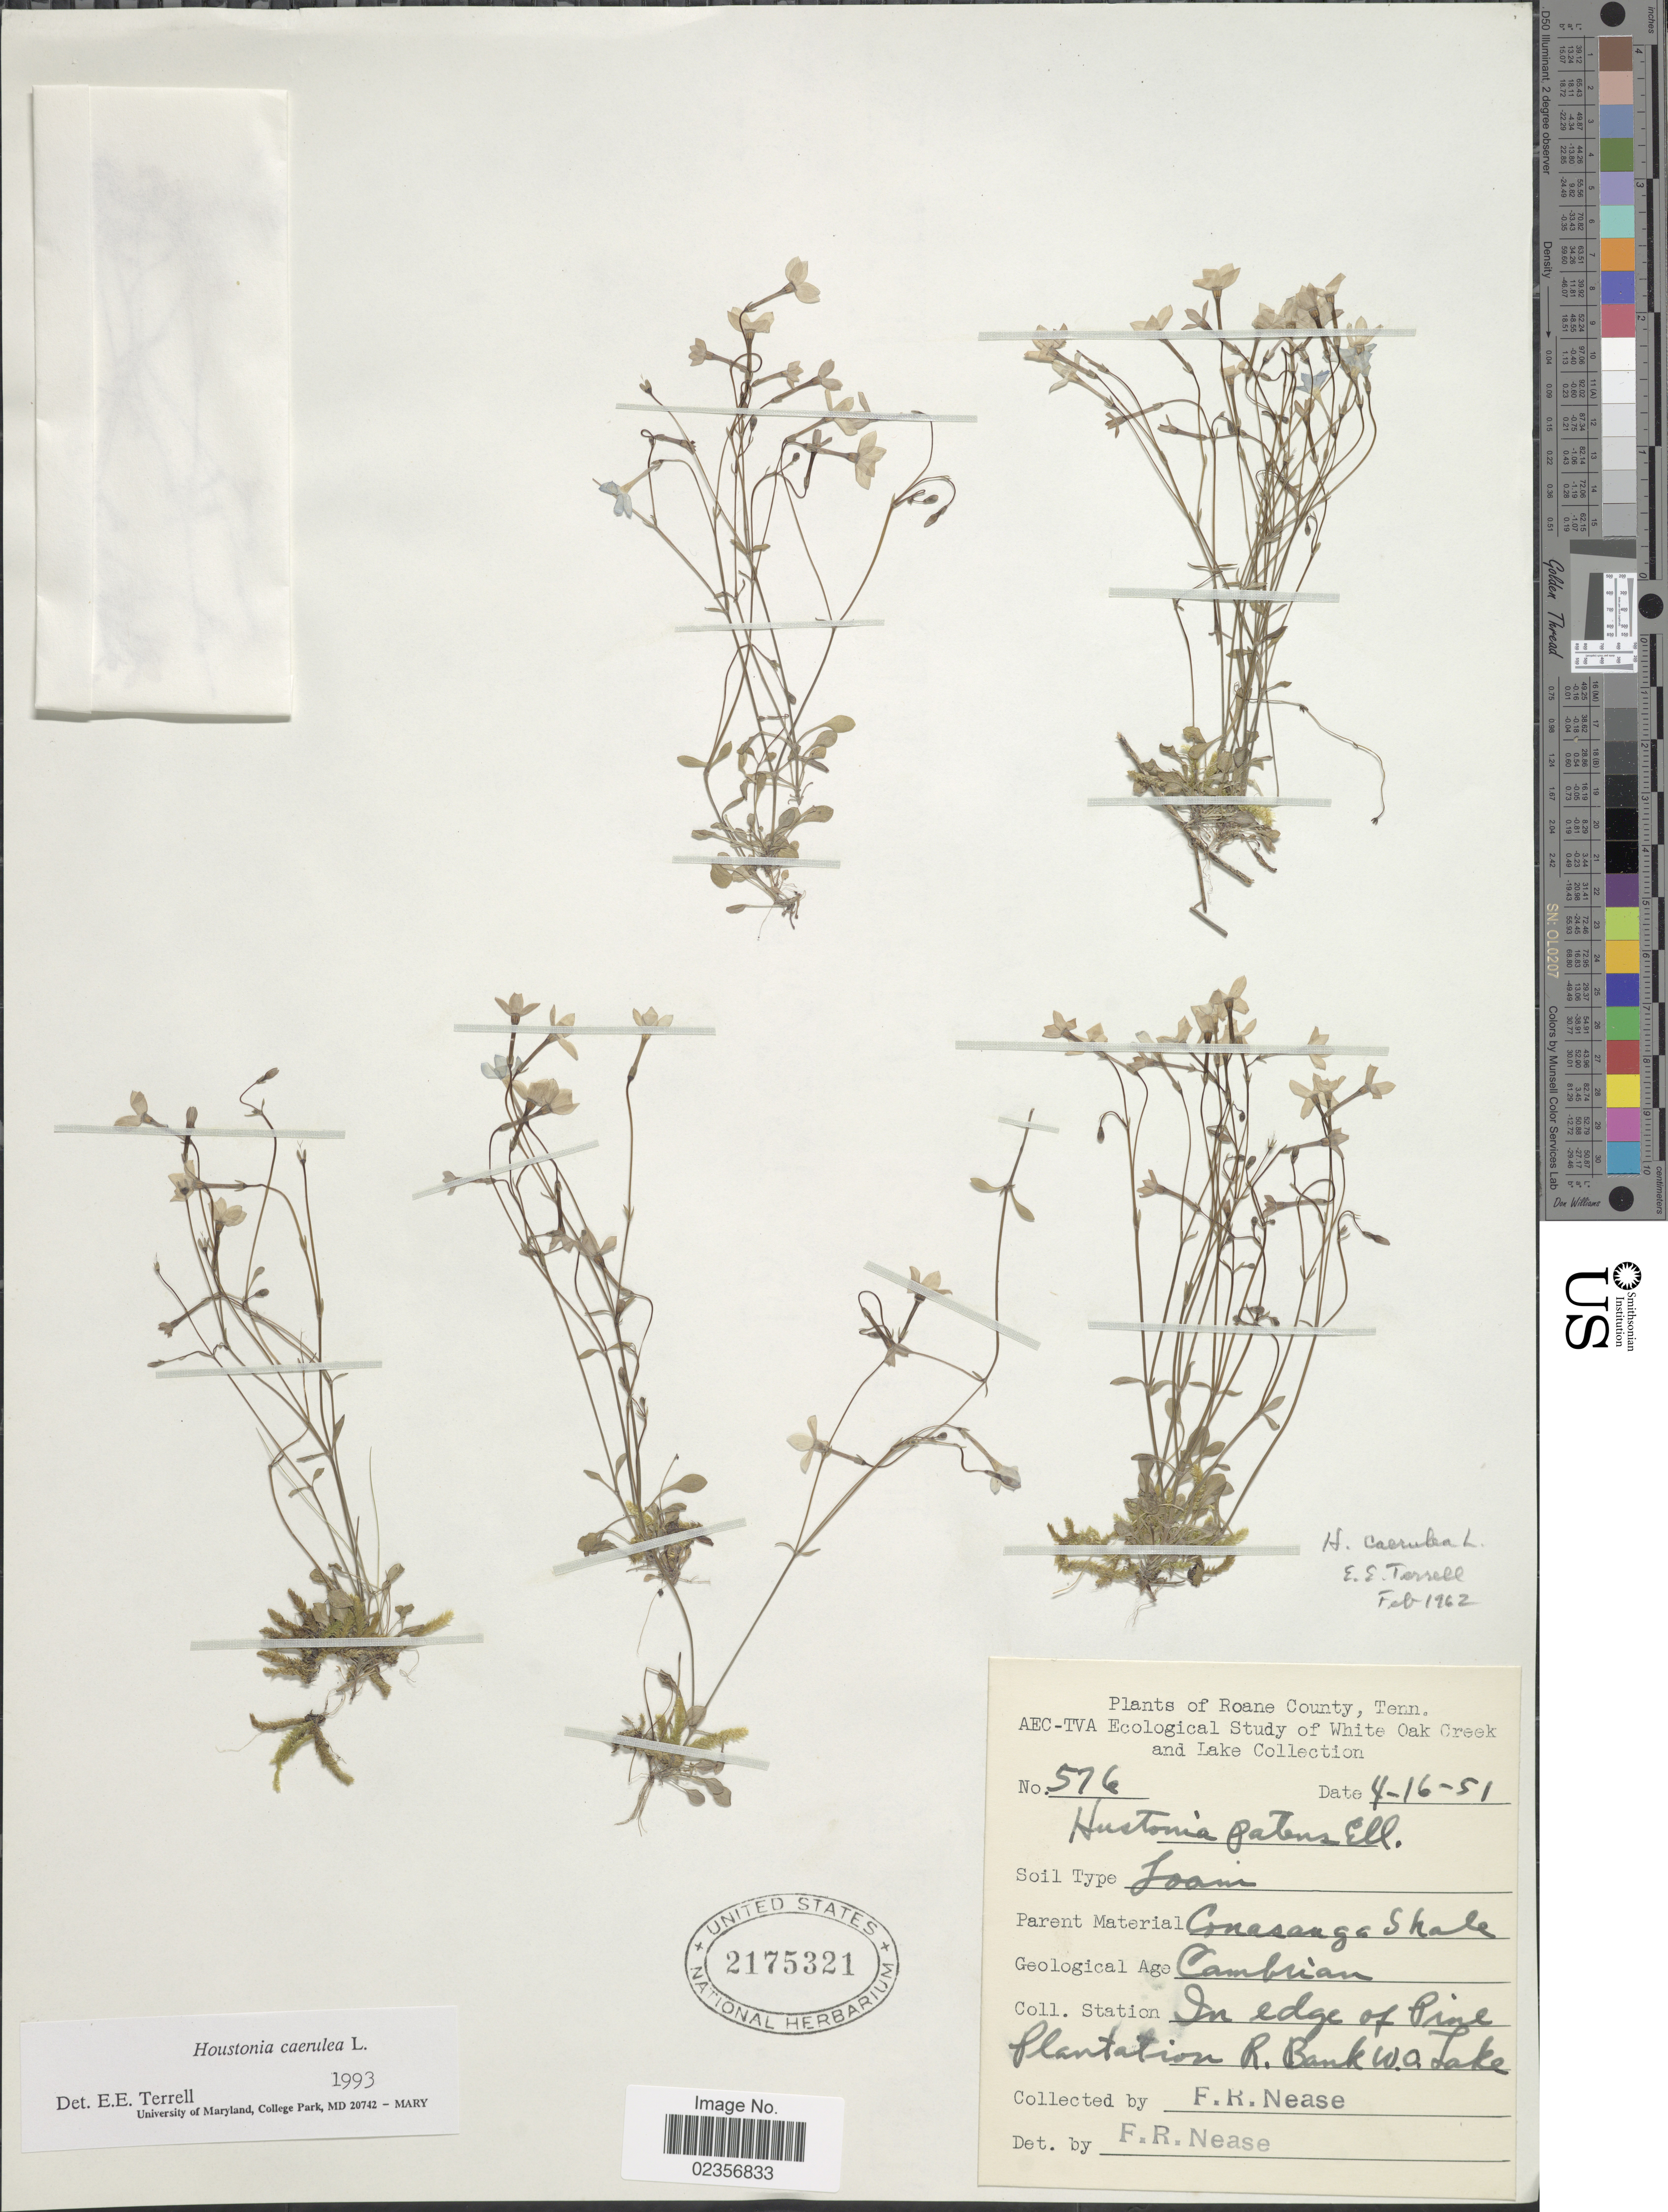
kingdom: Plantae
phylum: Tracheophyta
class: Magnoliopsida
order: Gentianales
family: Rubiaceae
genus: Houstonia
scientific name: Houstonia caerulea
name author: L.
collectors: F. Nease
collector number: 576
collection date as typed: Transcribed d/m/y: 16/4/51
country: United States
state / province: Tennessee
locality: Roane County. White Oak Creek. in edge of Pine Plantation R. Bank W.O. Lake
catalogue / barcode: US 2175321